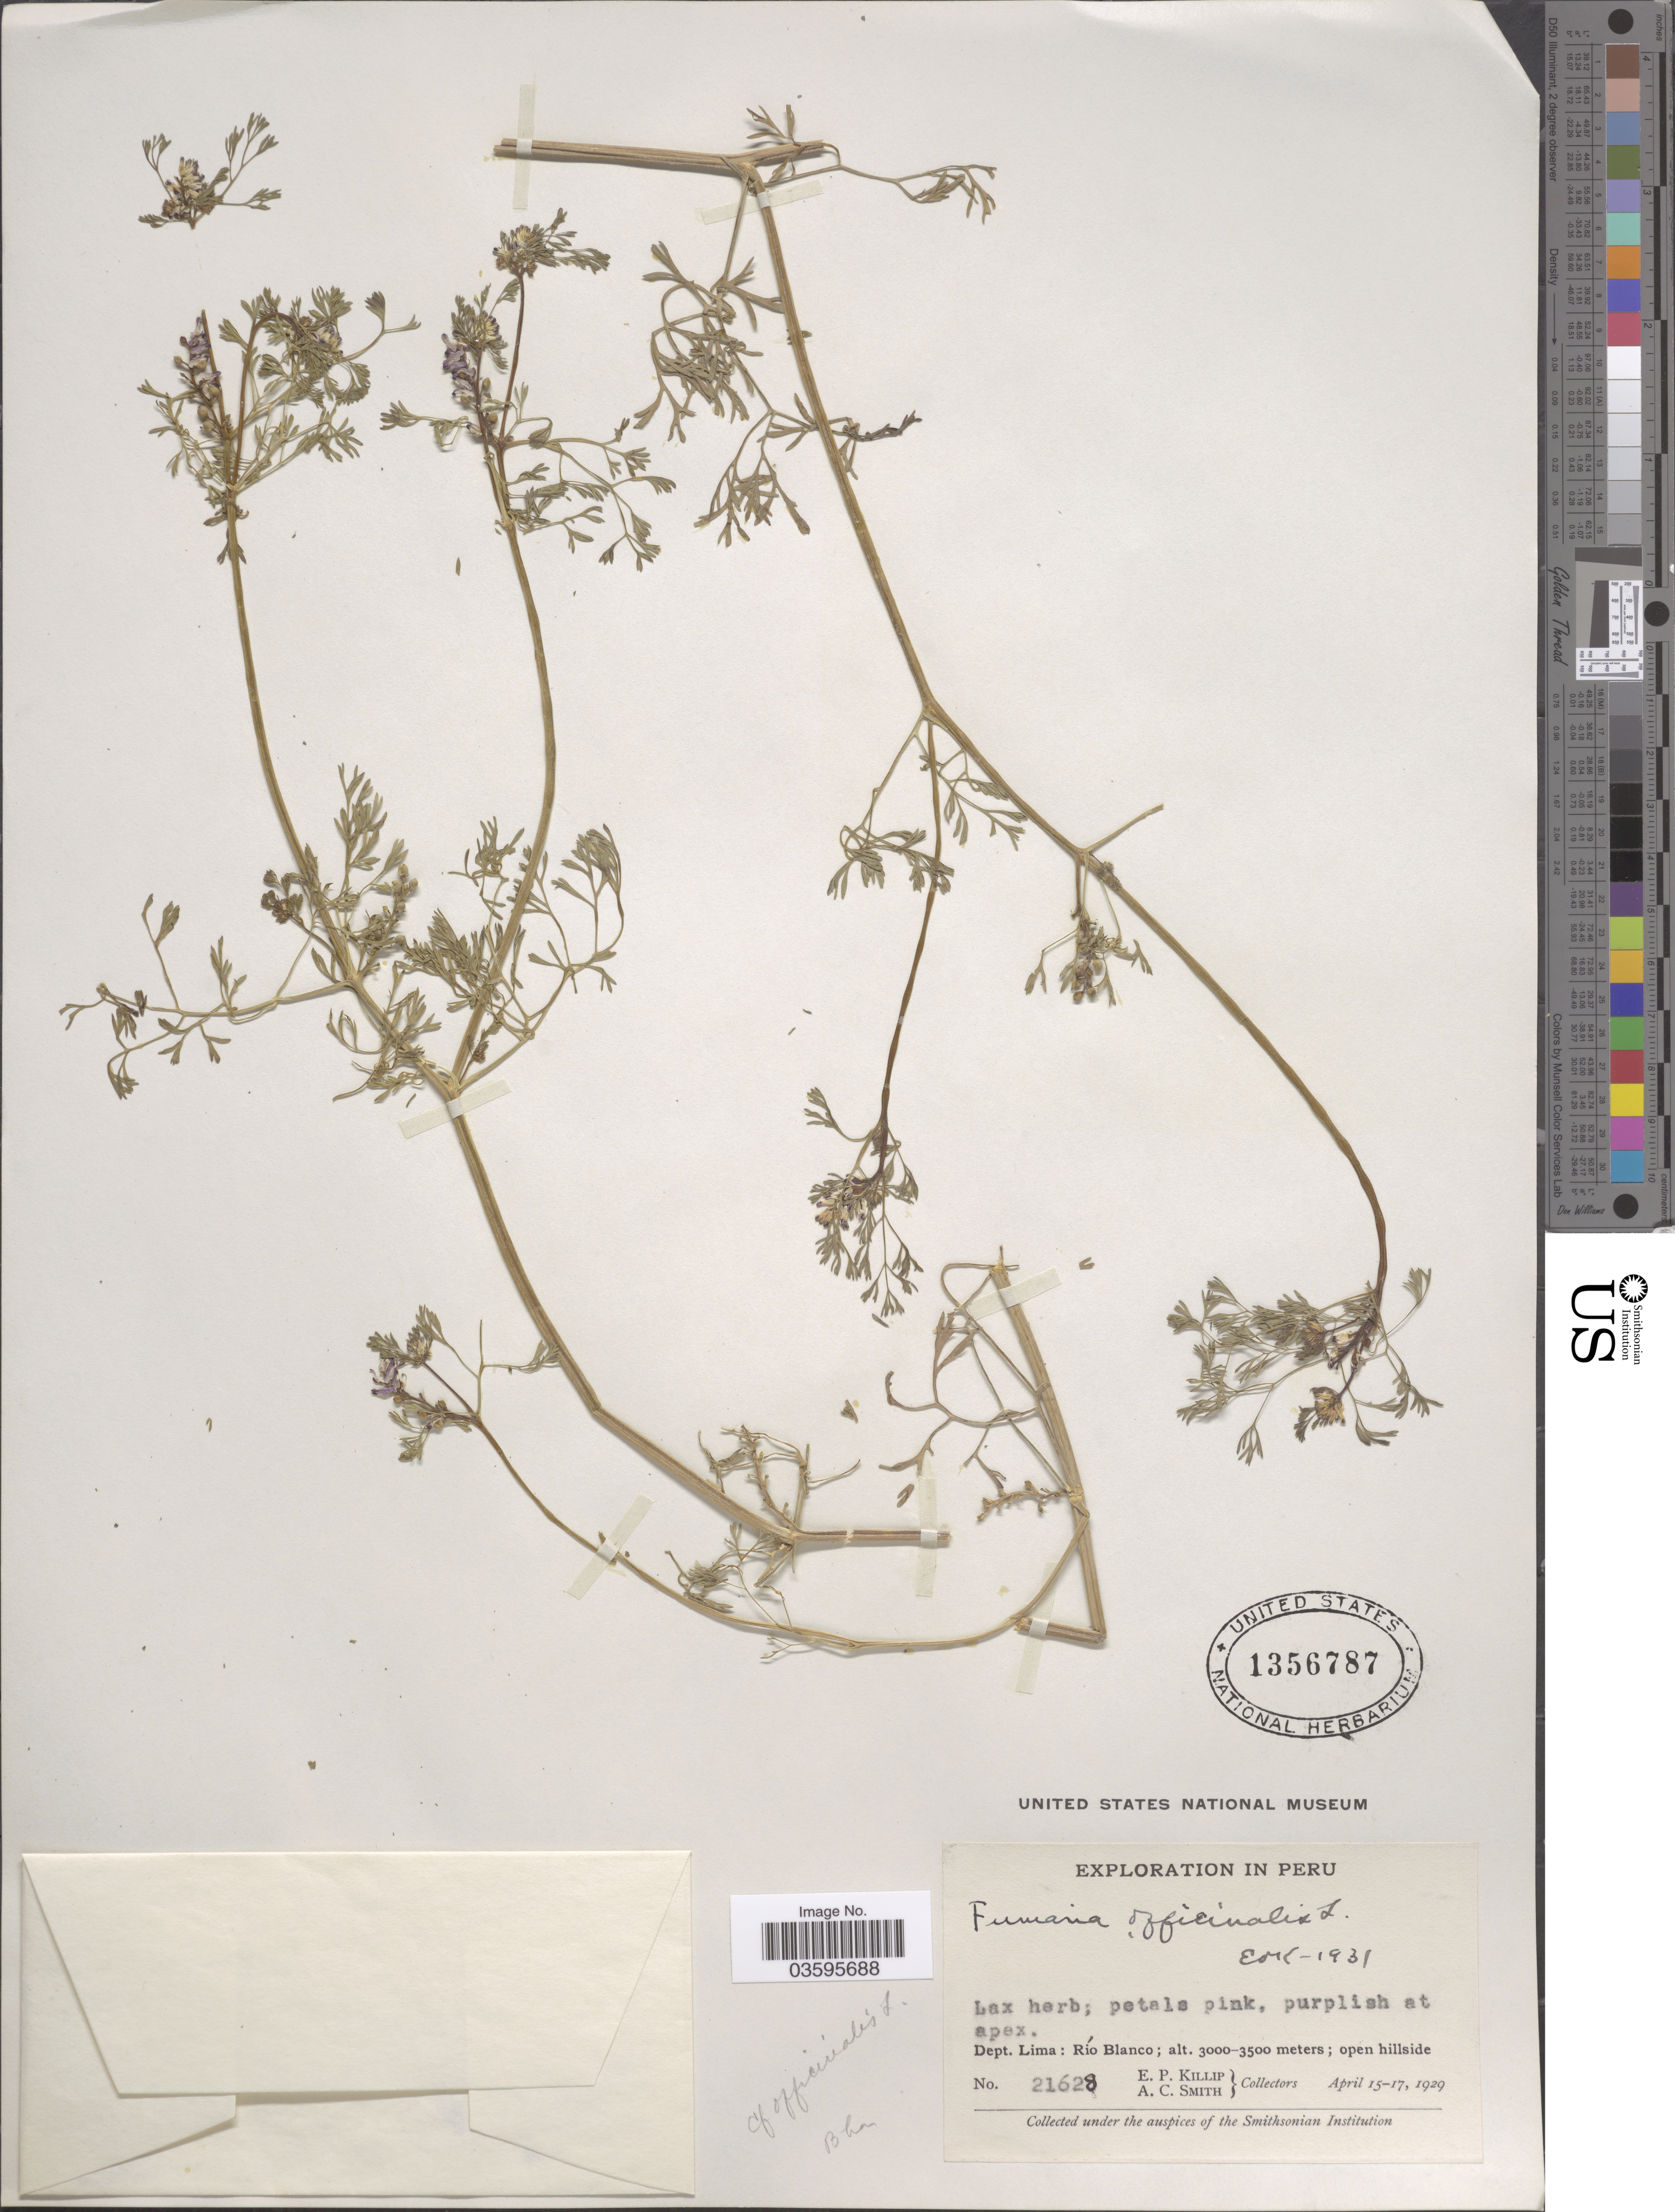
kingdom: Plantae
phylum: Tracheophyta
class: Magnoliopsida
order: Ranunculales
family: Papaveraceae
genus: Fumaria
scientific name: Fumaria officinalis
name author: L.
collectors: E. P. Killip & A. C. Smith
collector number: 21628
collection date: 1929-04-15/1929-04-17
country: Peru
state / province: Lima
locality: Dept. Lima: Río Blanco.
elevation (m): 3000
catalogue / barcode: US 1356787